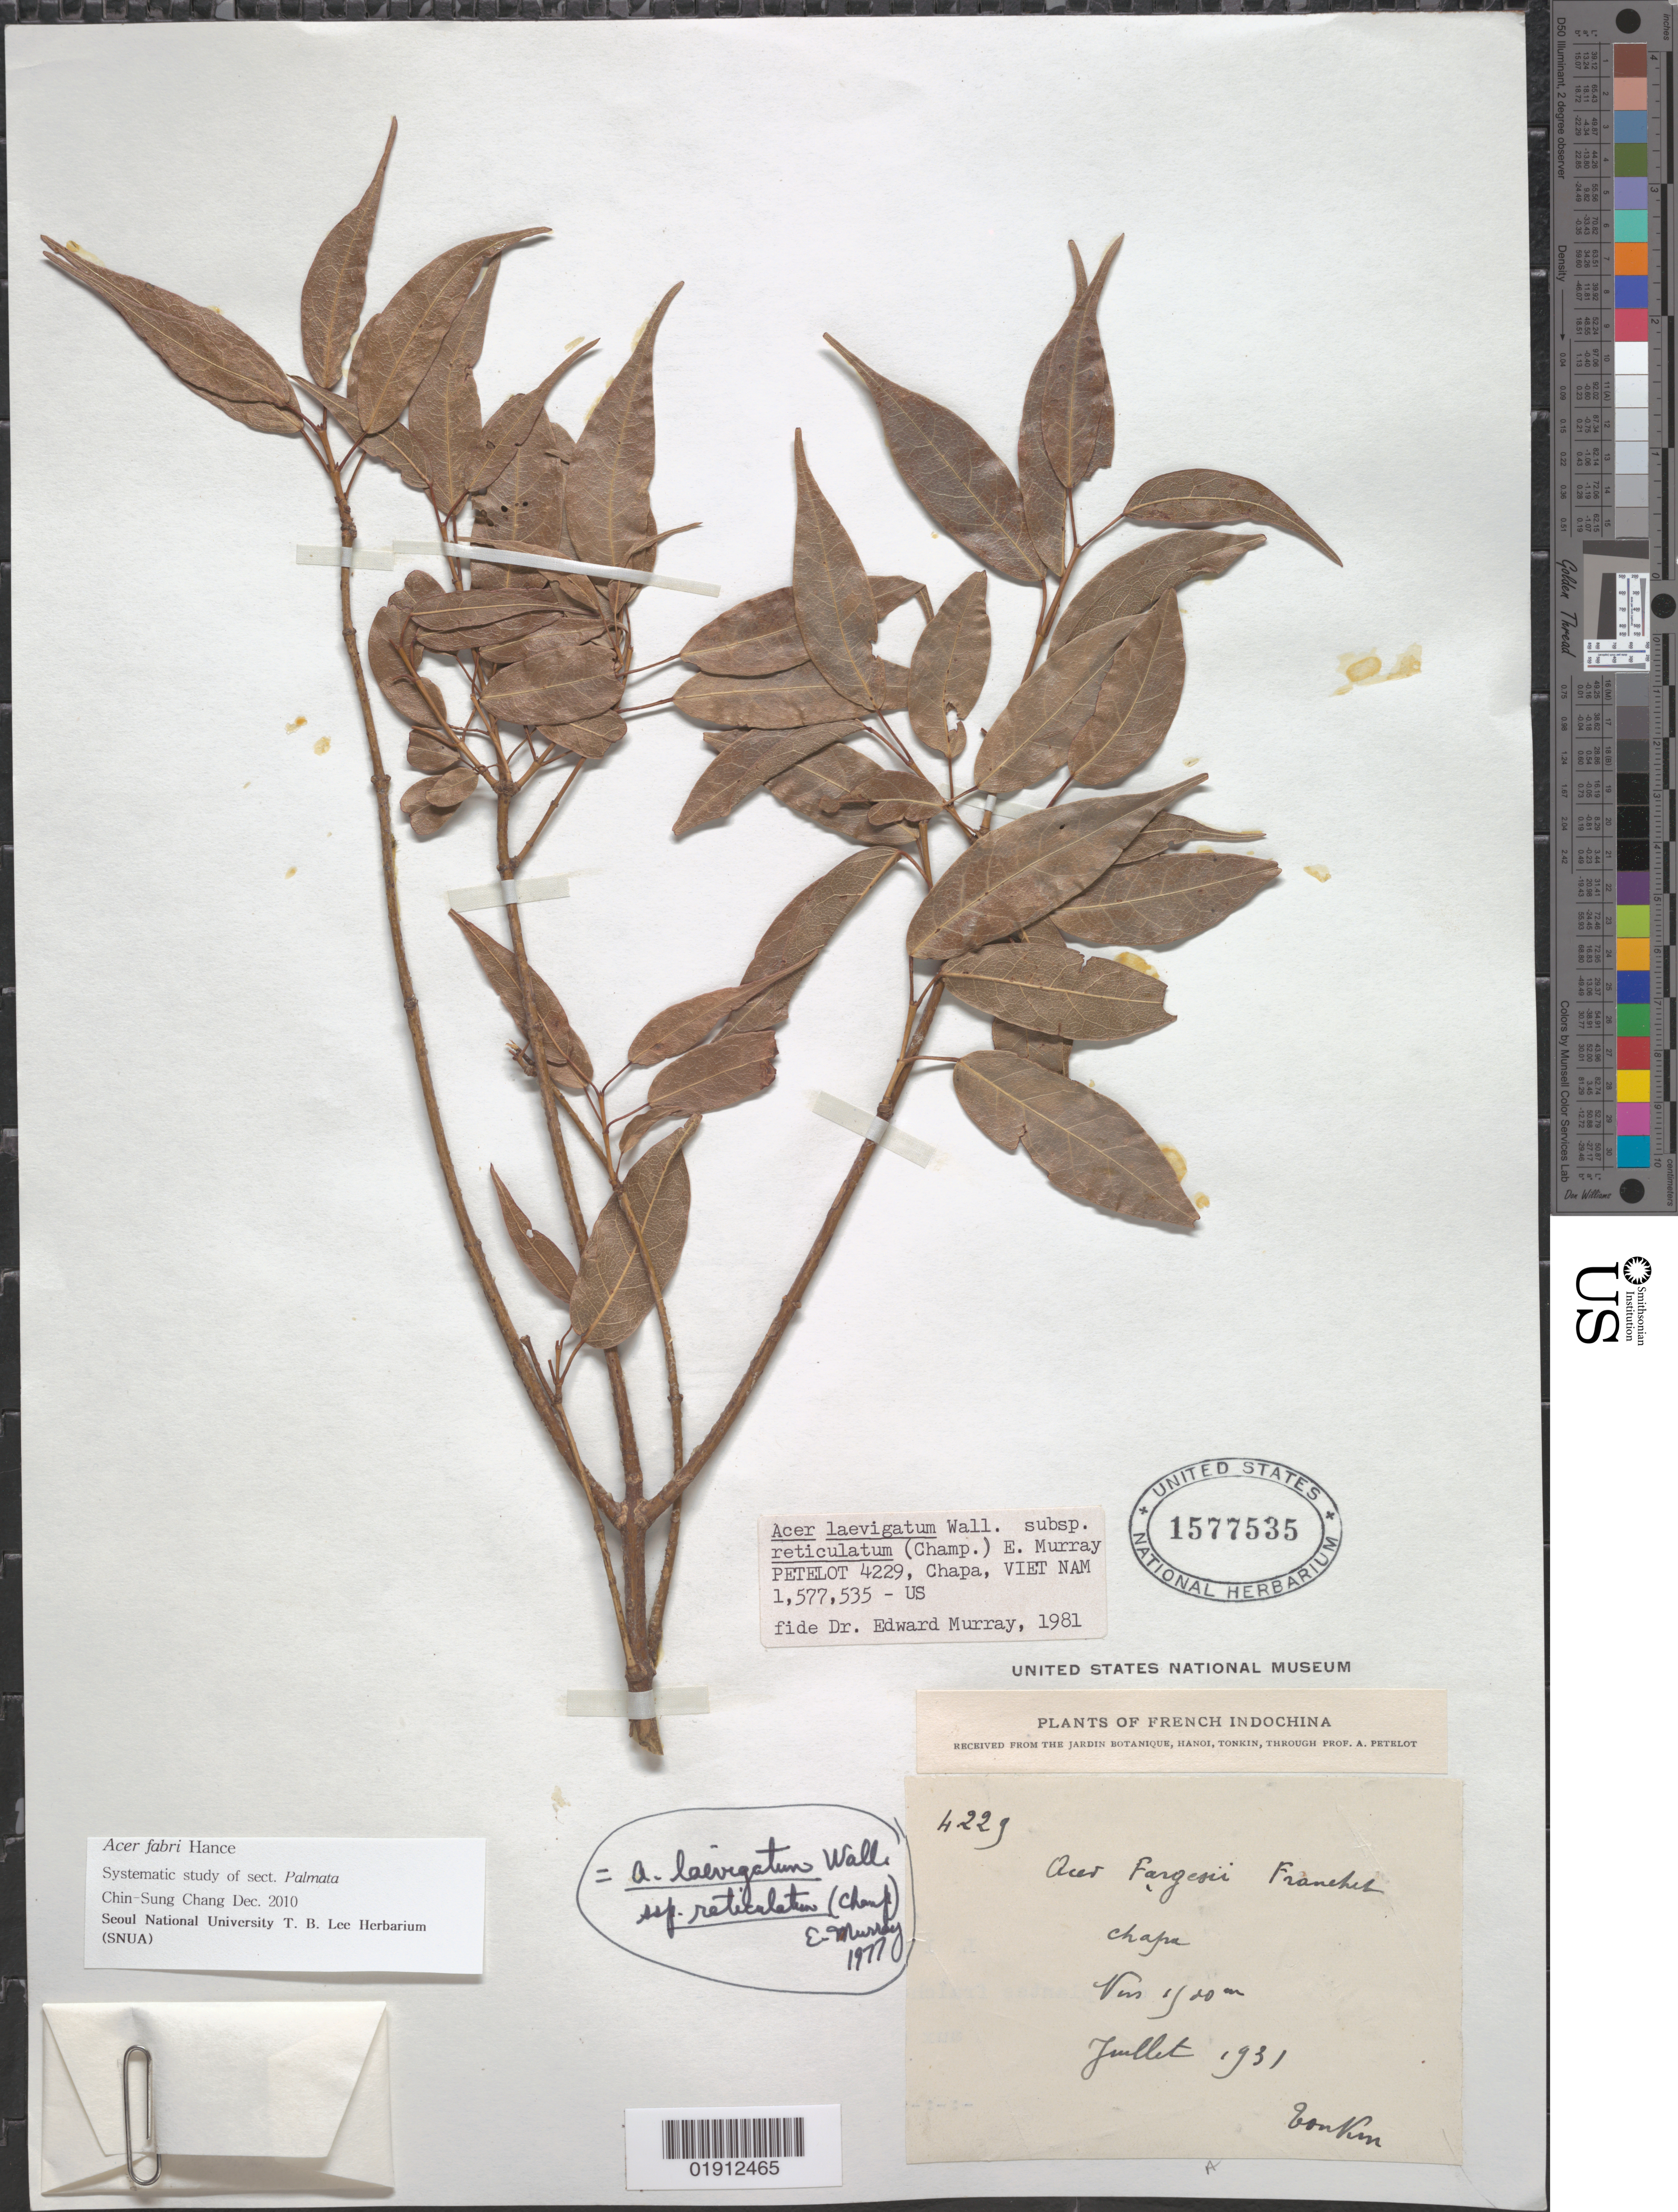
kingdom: Plantae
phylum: Tracheophyta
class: Magnoliopsida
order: Sapindales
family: Sapindaceae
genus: Acer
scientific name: Acer fabri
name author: Hance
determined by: Chang, C. S., (SNUA)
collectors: P. A. Pételot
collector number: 4229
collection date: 1931-07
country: Vietnam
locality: French Indochina, Chapa,Tonkin [?]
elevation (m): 1500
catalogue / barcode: US 1577535